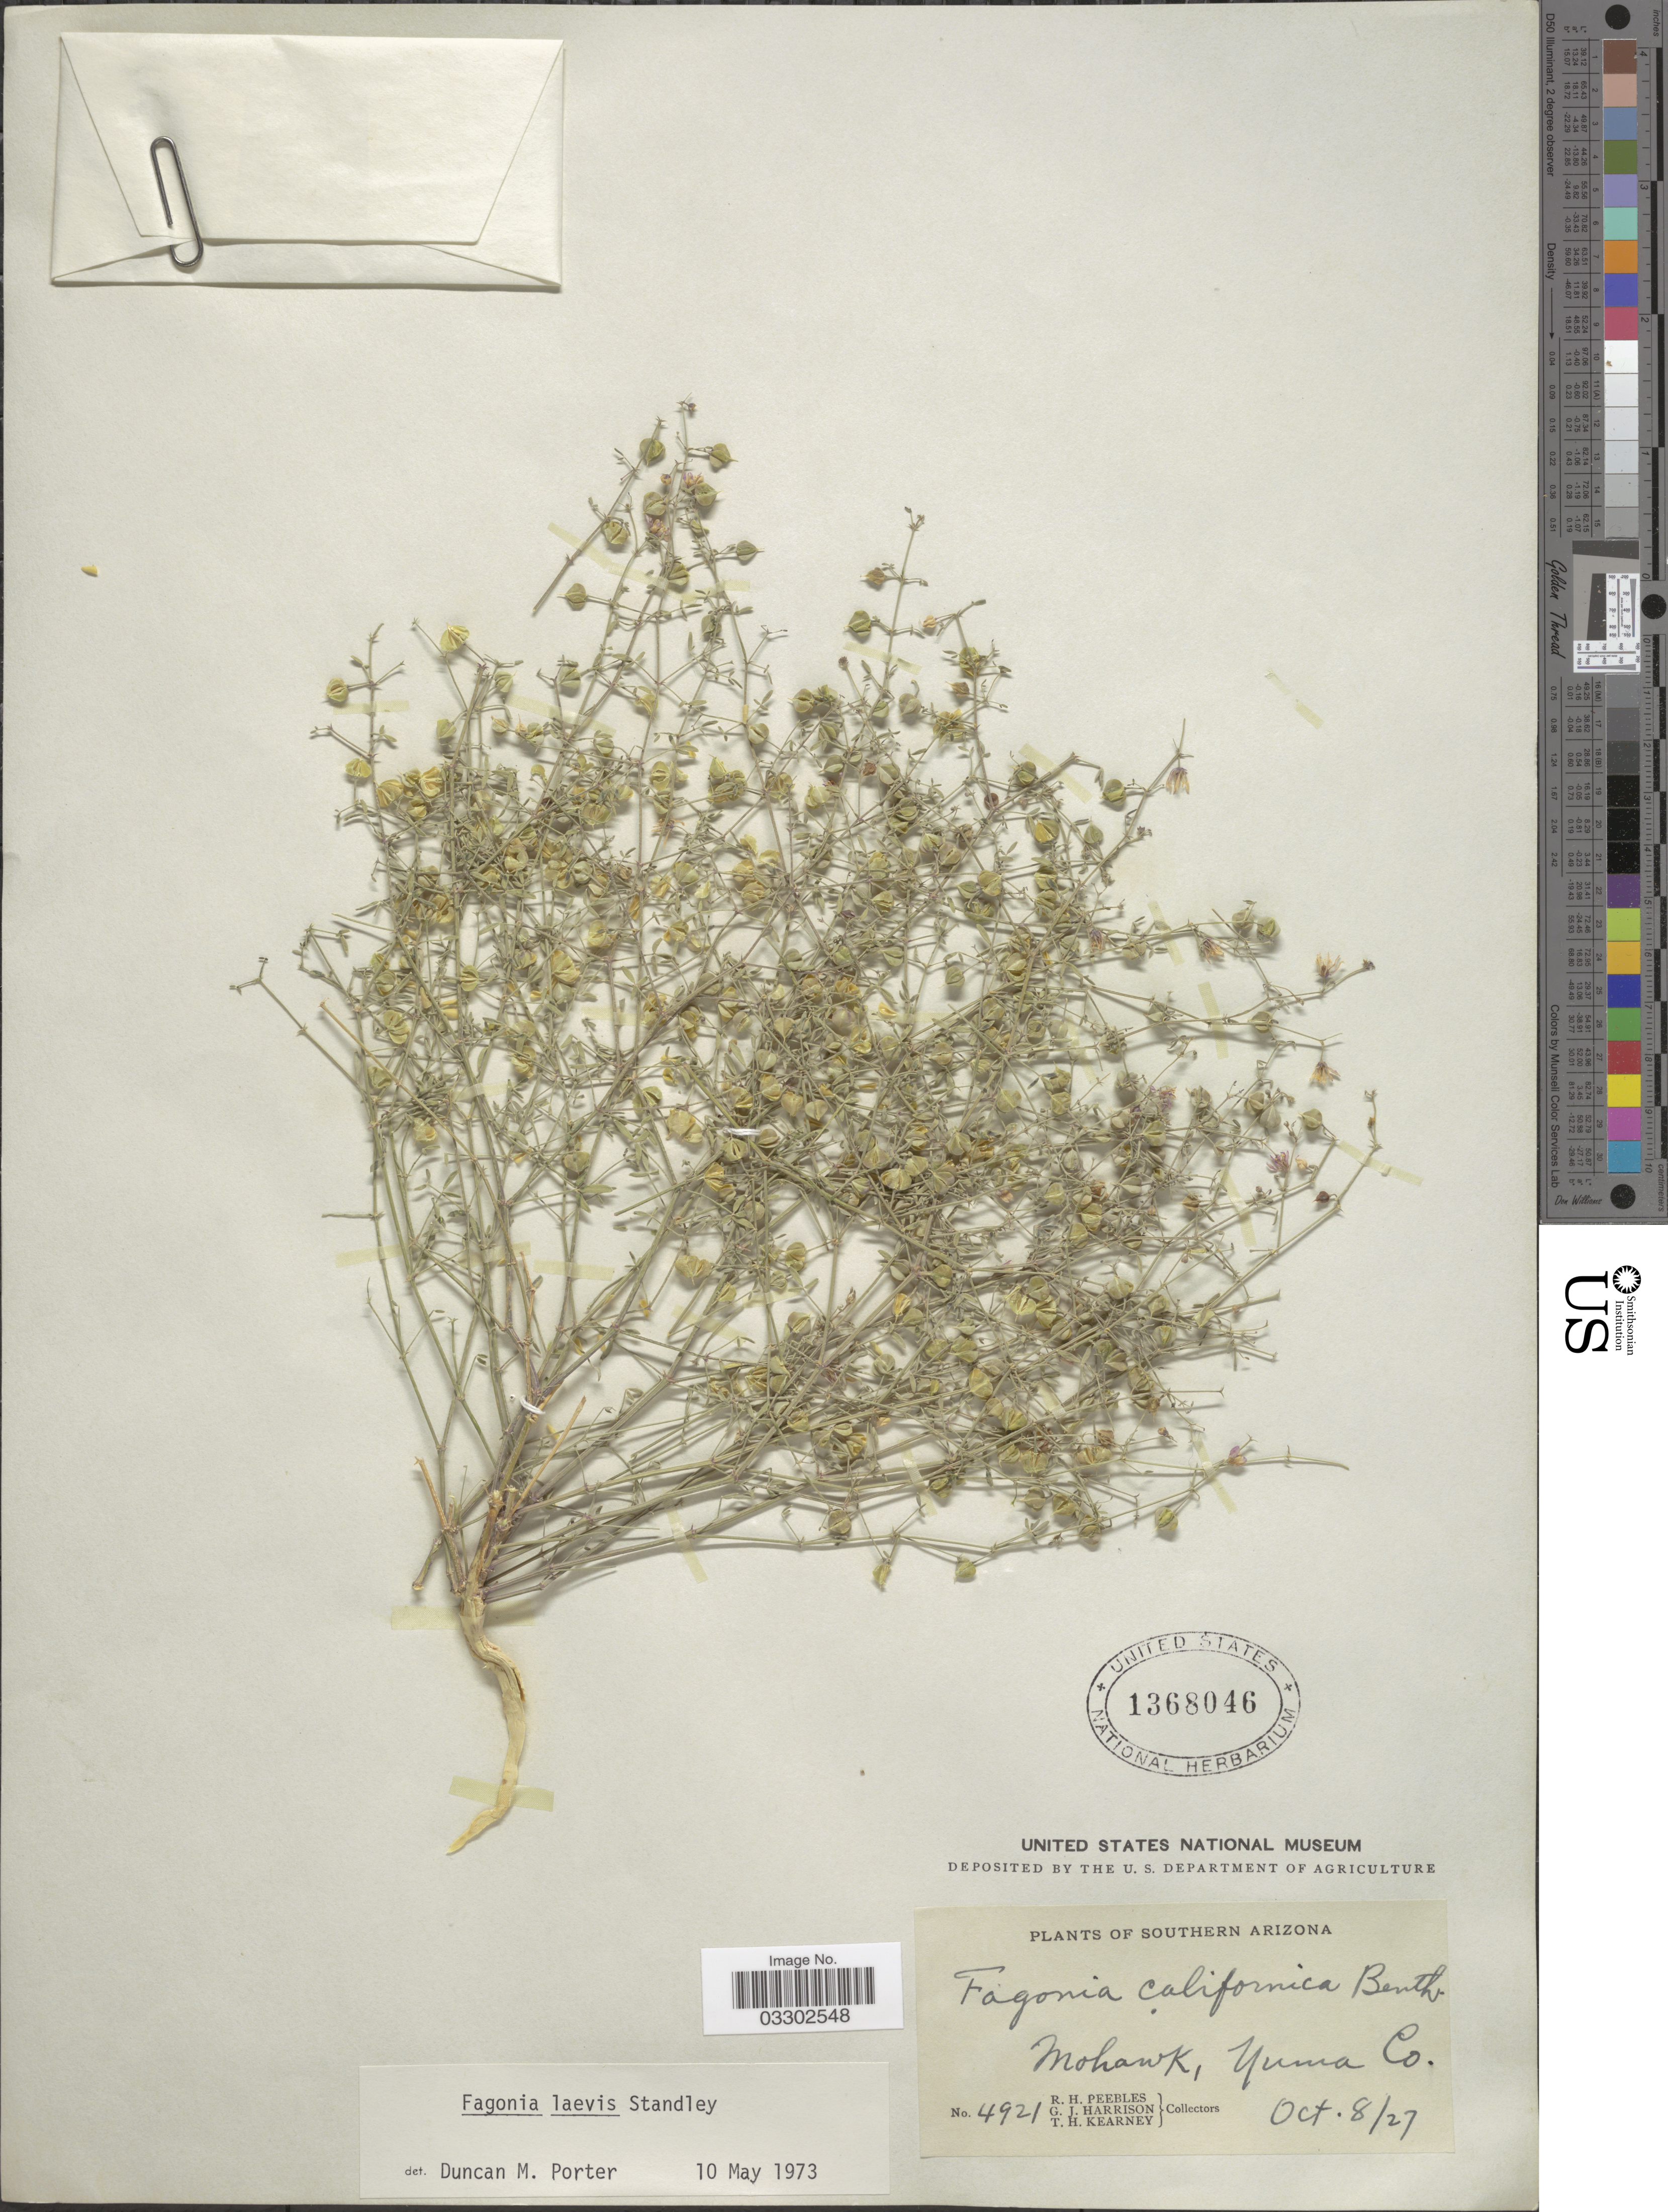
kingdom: Plantae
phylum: Tracheophyta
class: Magnoliopsida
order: Zygophyllales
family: Zygophyllaceae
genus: Fagonia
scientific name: Fagonia laevis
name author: Standl.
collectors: R. H. Peebles, G. J. Harrison & T. H. Kearney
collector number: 4921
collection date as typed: Transcribed d/m/y: 8/10/27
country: United States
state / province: Arizona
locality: Southern Arizona. Mohawk, Yuma Co.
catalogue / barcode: US 1368046